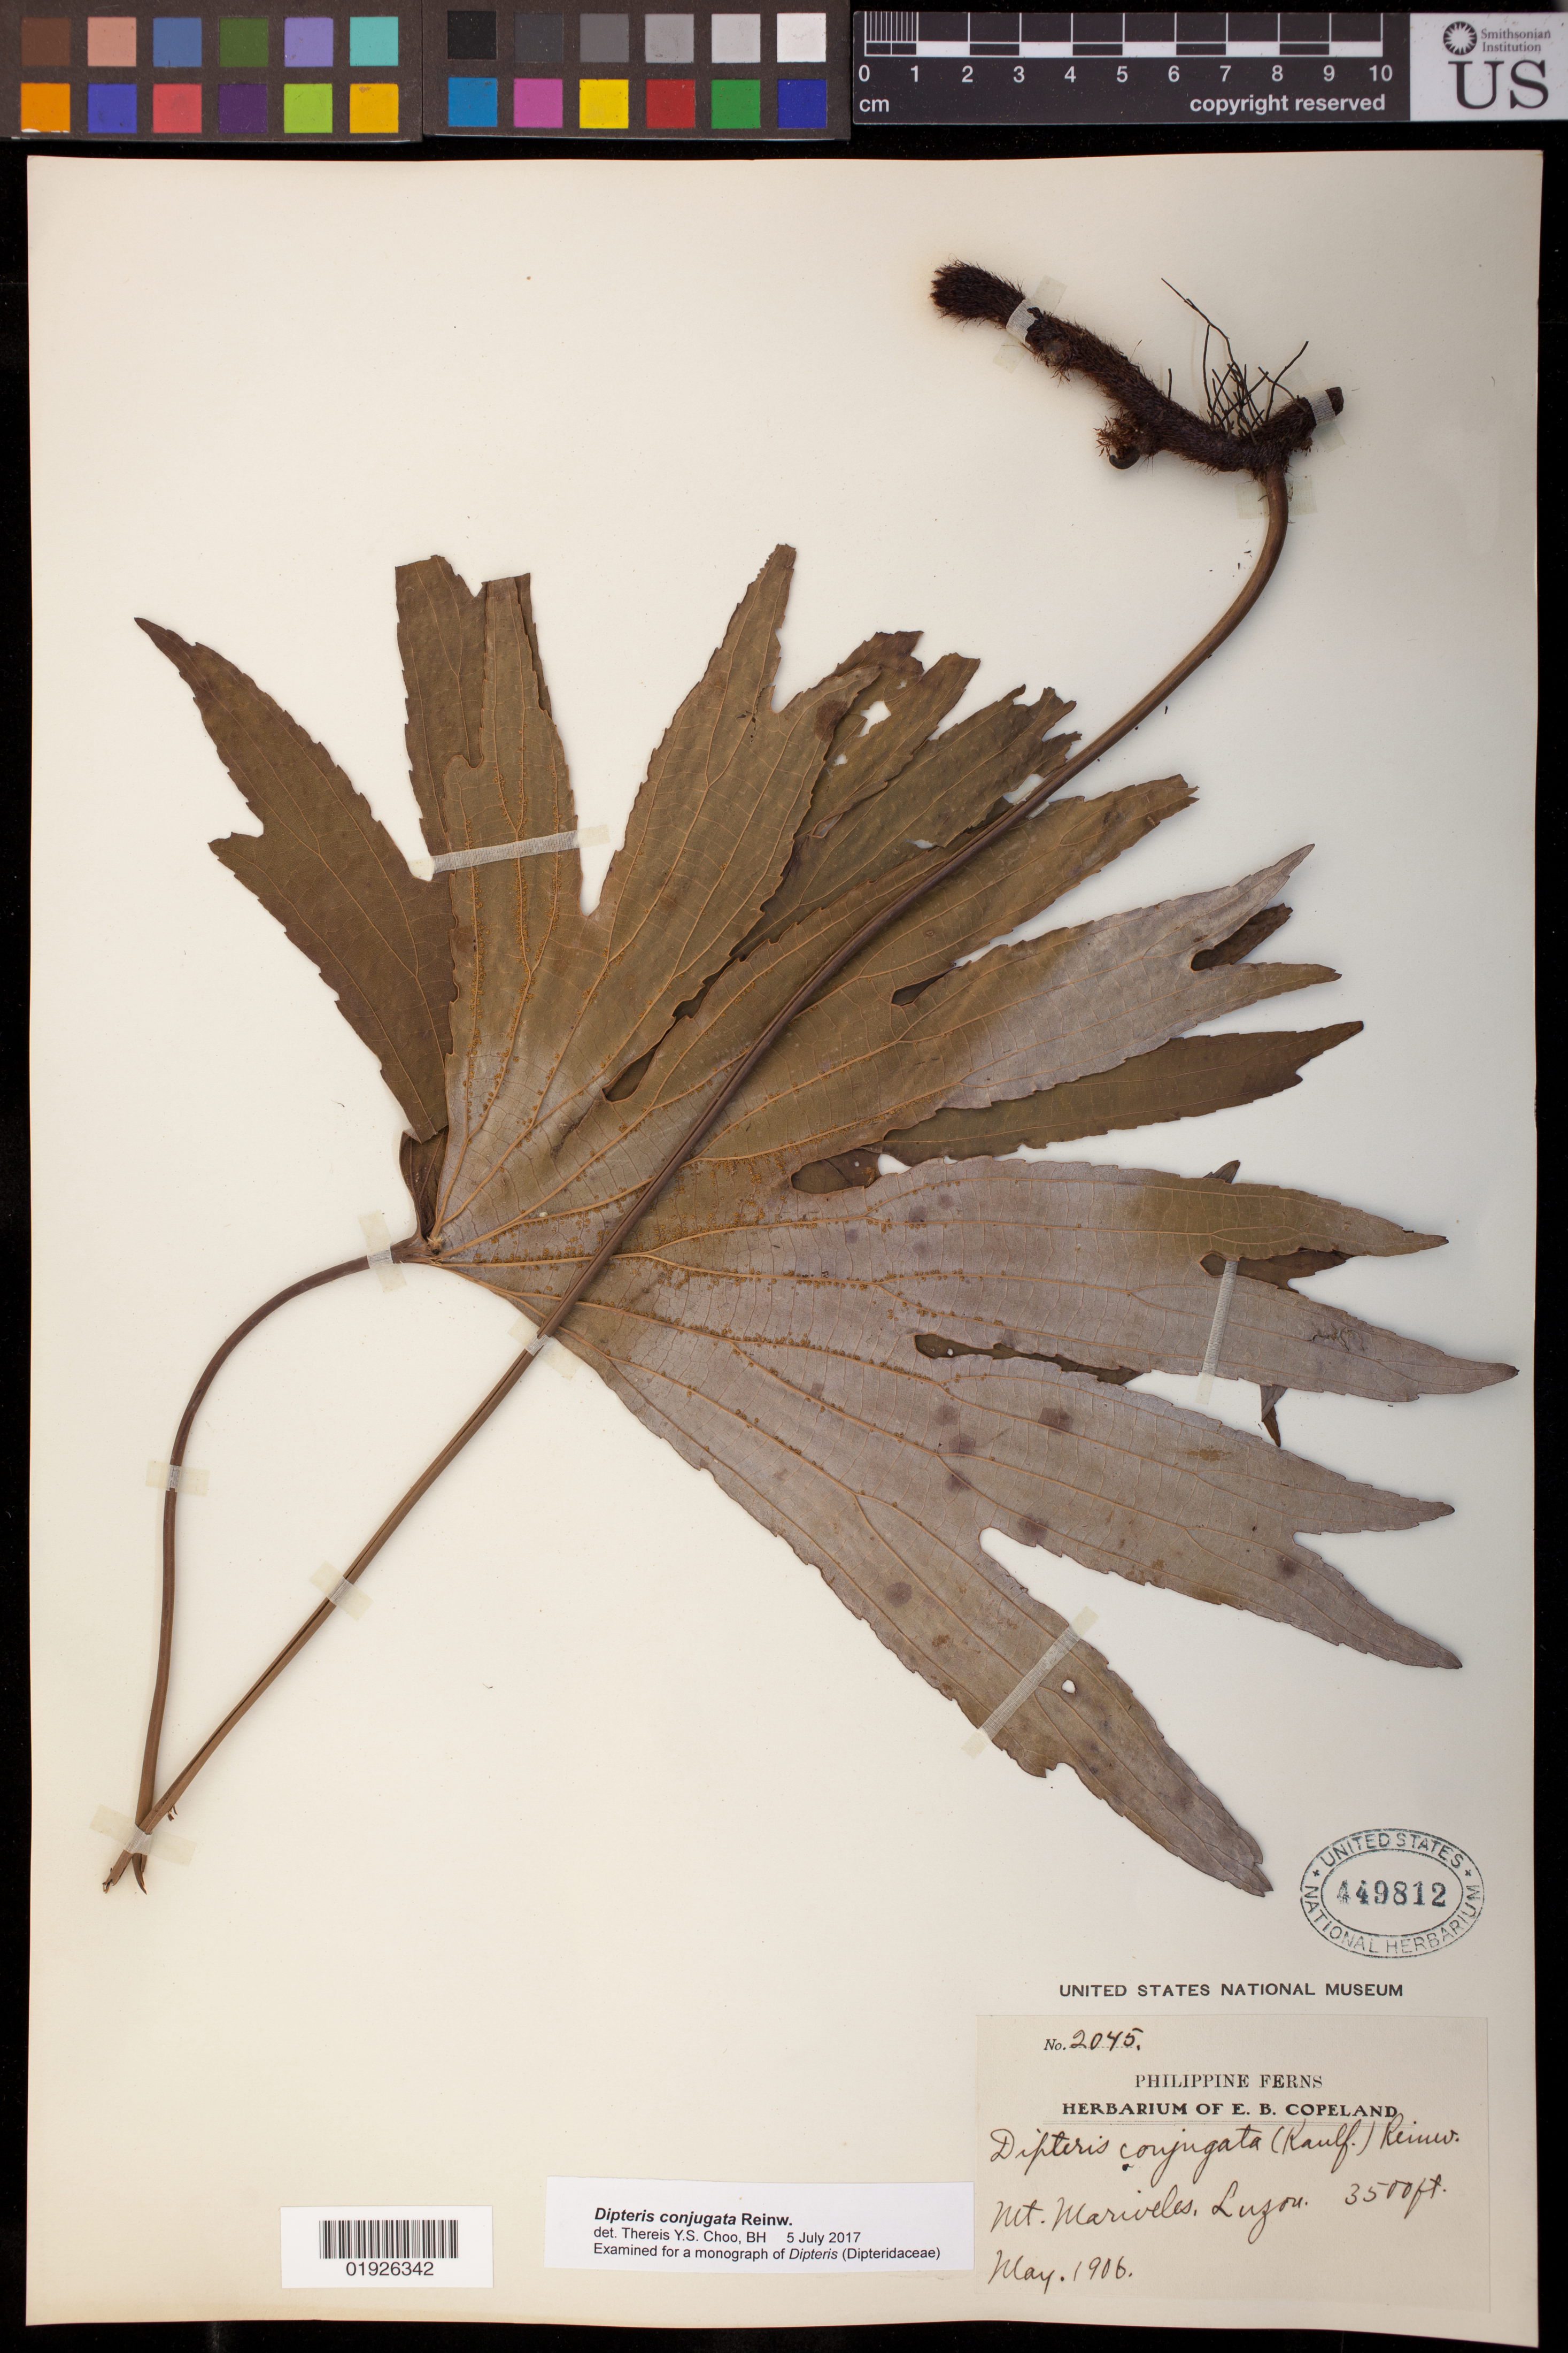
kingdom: Plantae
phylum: Tracheophyta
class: Polypodiopsida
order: Gleicheniales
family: Dipteridaceae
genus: Dipteris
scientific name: Dipteris conjugata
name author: Reinw.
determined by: Choo, Thereis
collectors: ex herb. E. B. Copeland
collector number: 2045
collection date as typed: May. 1906.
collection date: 1906-05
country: Philippines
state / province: Central Luzon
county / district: Bataan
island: Luzon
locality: Mt. Mariveles, Luzon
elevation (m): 1067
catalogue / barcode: US 449812